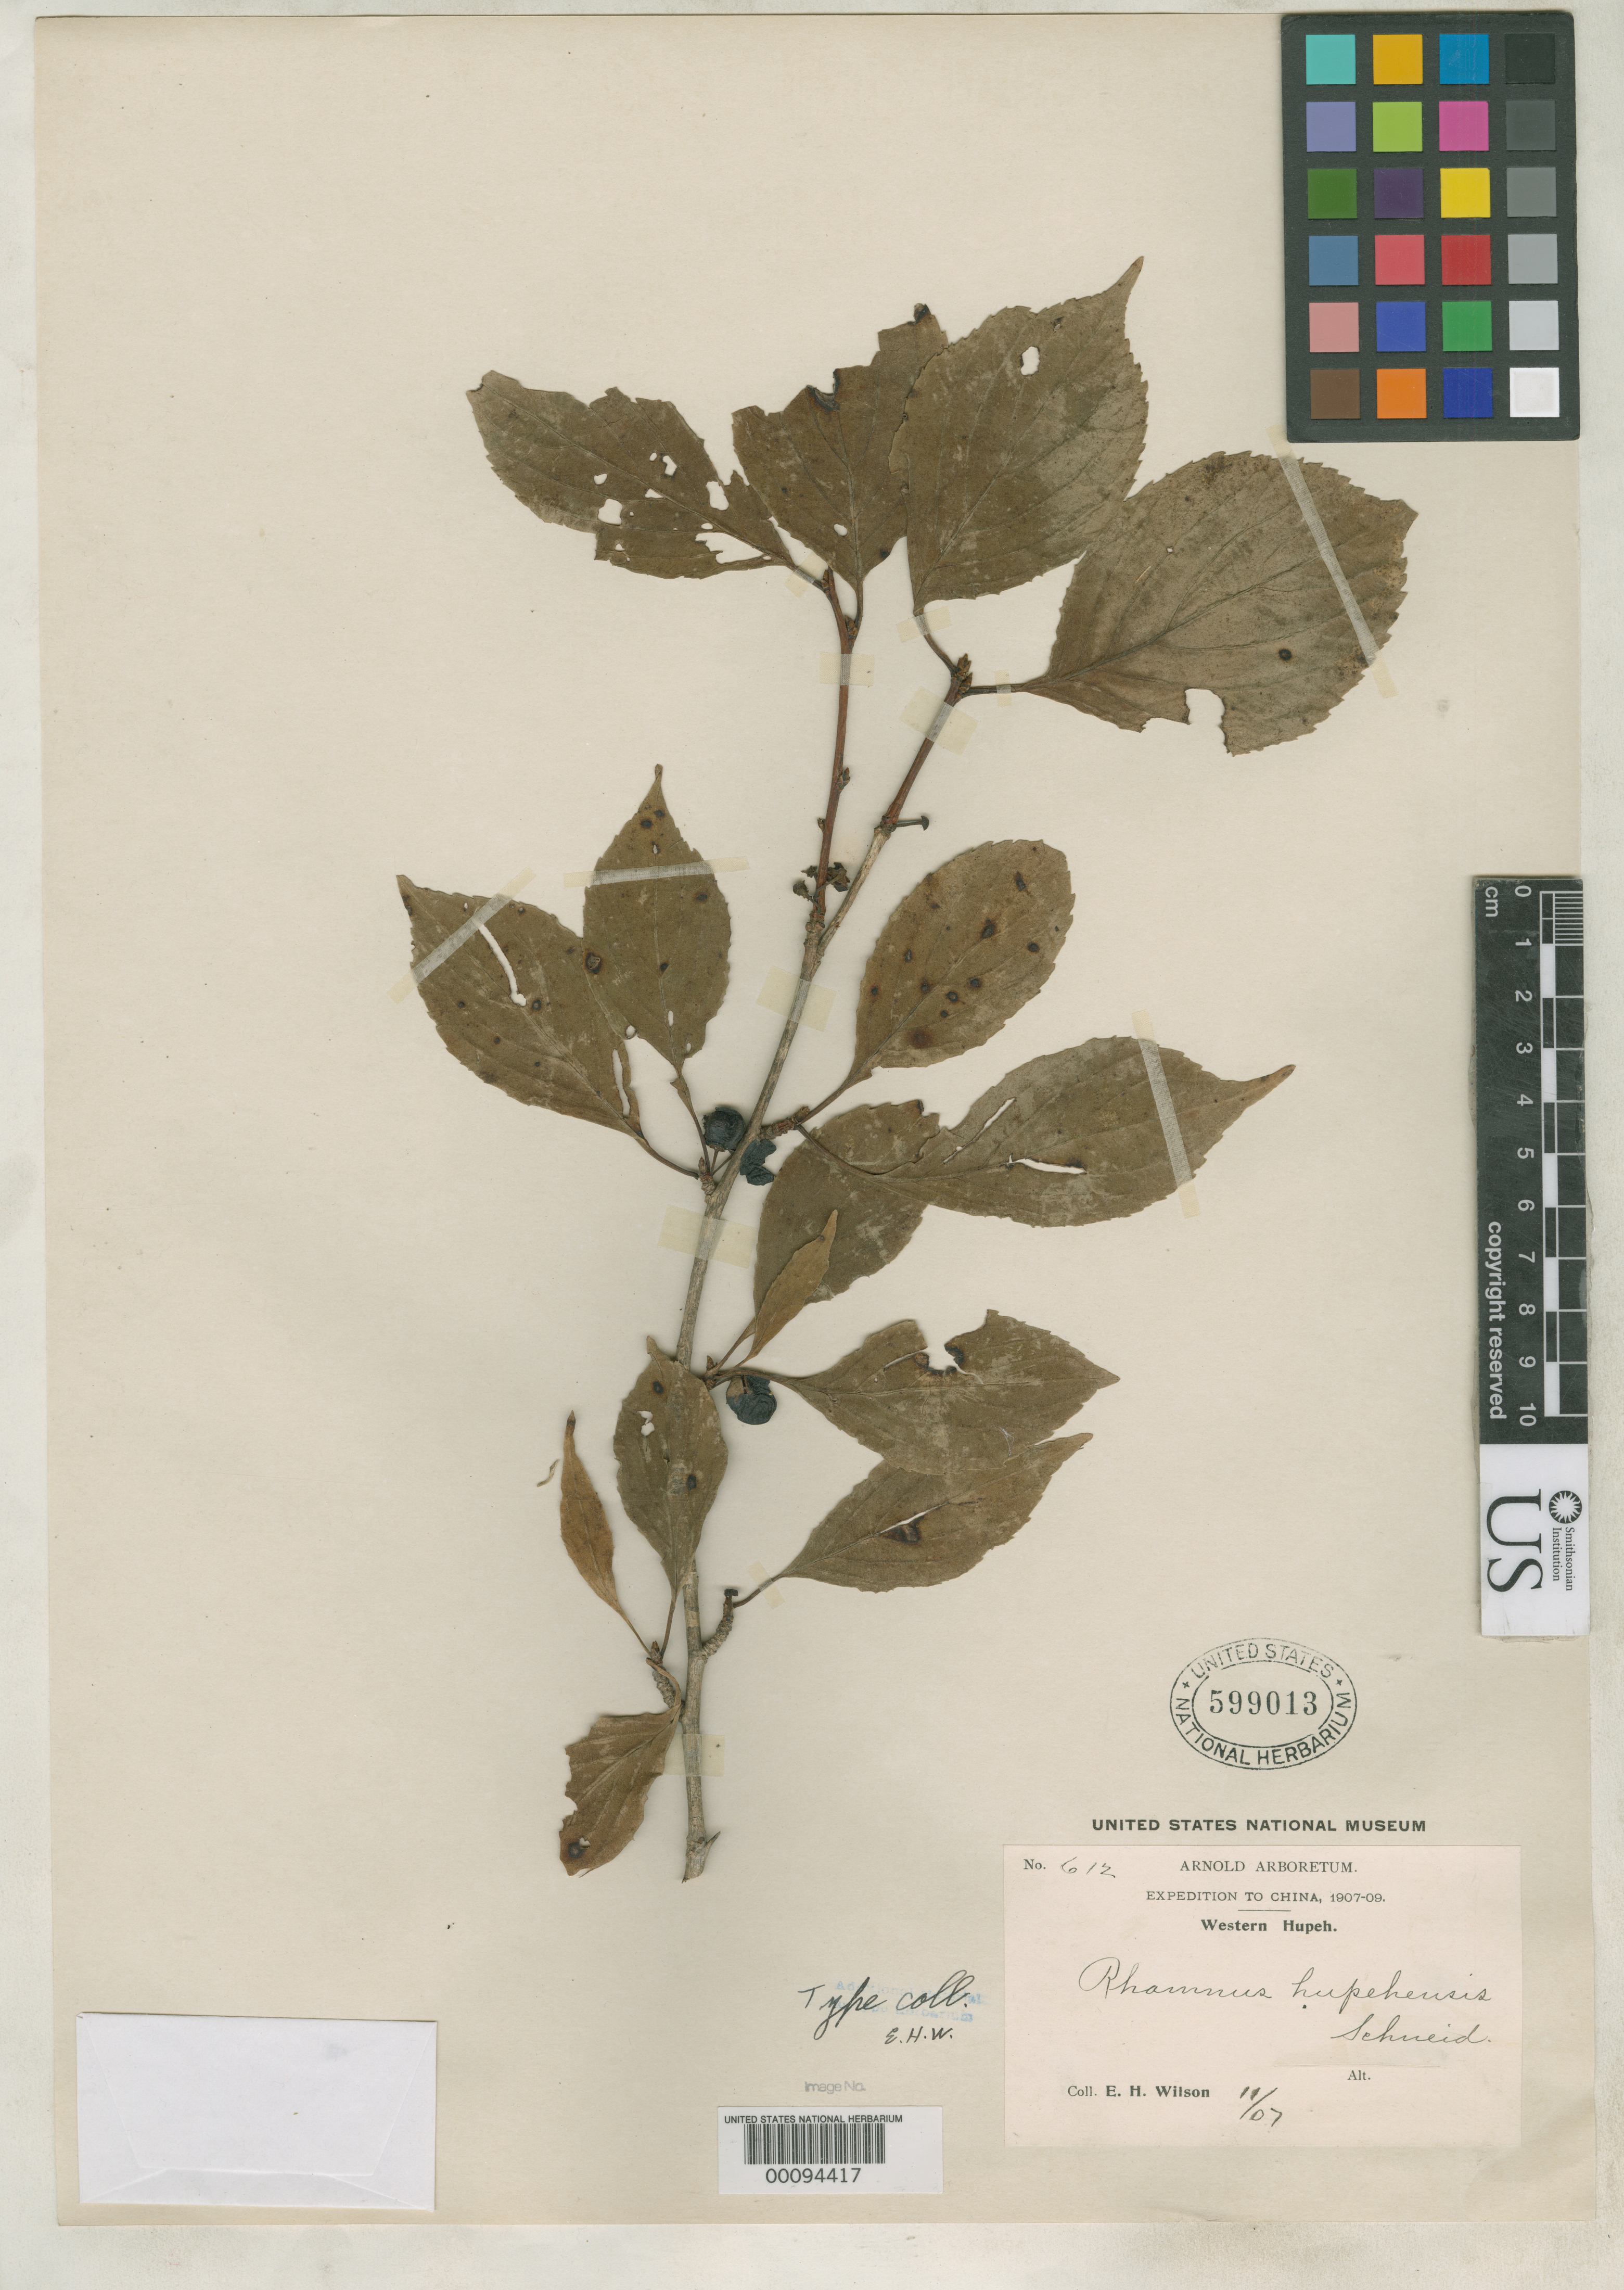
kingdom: Plantae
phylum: Tracheophyta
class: Magnoliopsida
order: Rosales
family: Rhamnaceae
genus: Rhamnus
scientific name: Rhamnus hupehensis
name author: C.K. Schneid. in Sarg.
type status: Isotype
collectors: E. H. Wilson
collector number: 612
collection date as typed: Nov 1907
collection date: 1907-11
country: China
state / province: Hubei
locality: Fang Hsien.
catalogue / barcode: US 599013